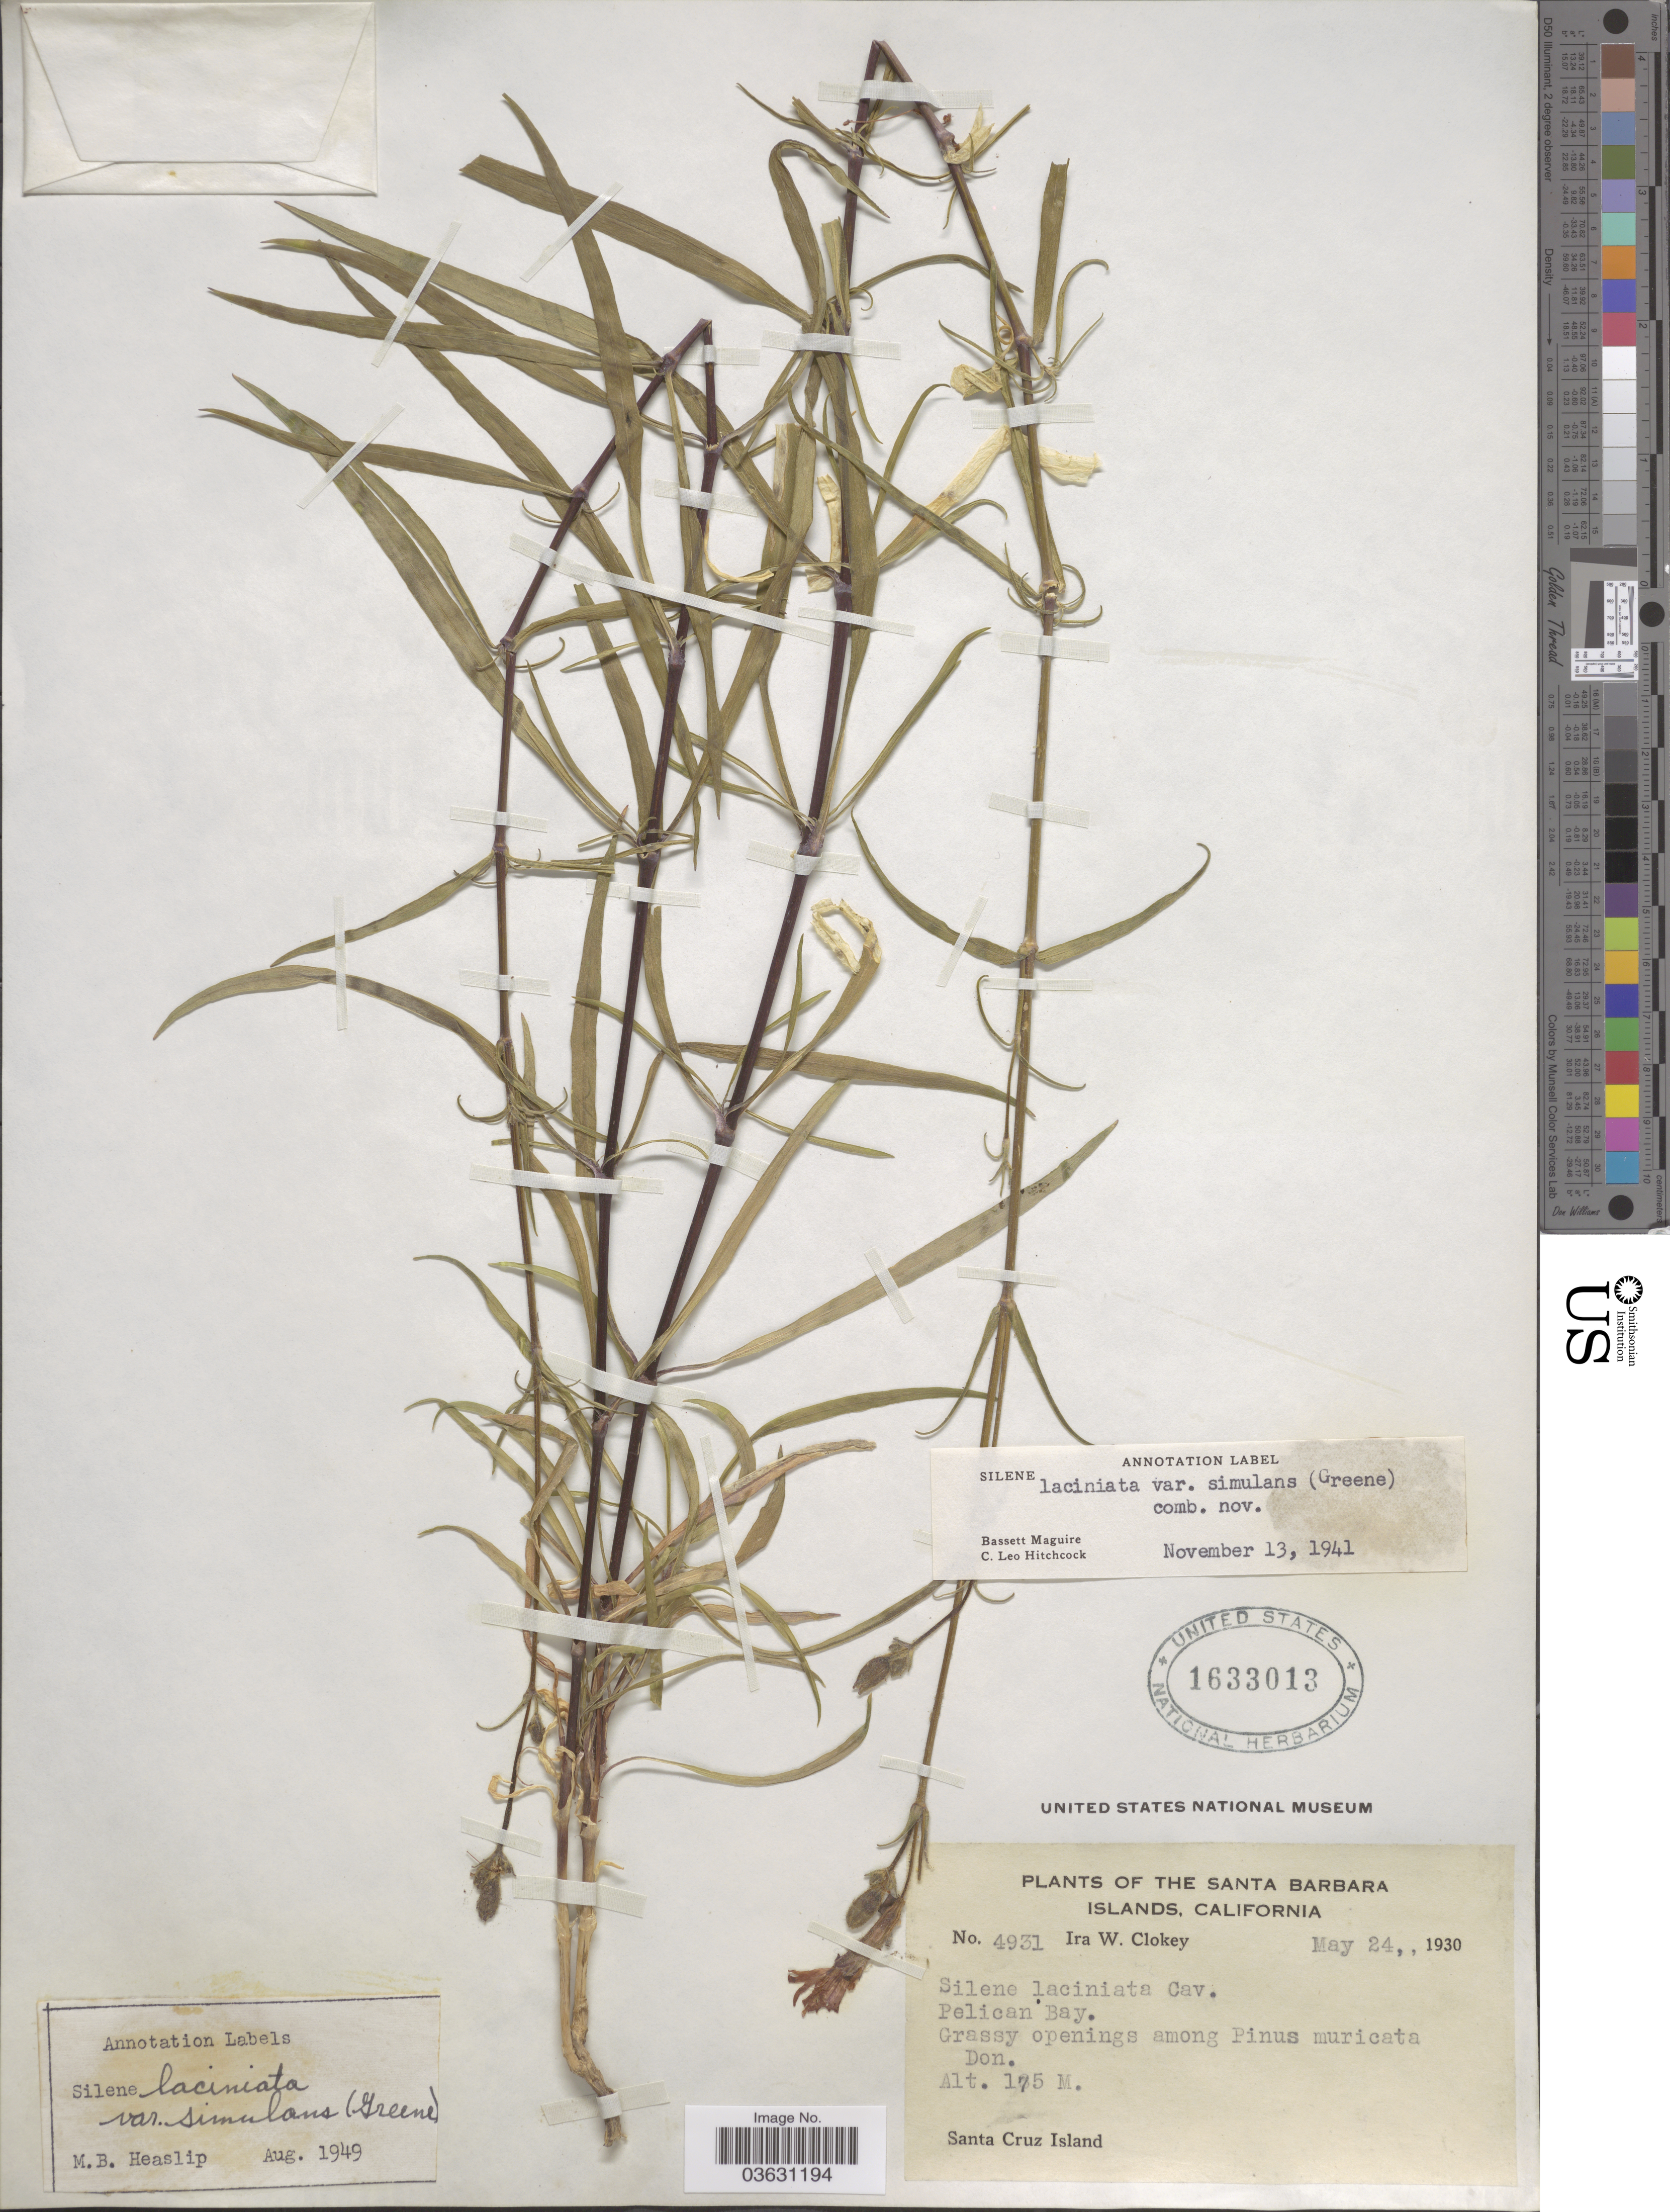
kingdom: Plantae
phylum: Tracheophyta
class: Magnoliopsida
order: Caryophyllales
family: Caryophyllaceae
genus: Silene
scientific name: Silene laciniata var. simulans (Greene) C.L. Hitchc. & Maguire comb. nov. ined.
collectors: I. W. Clokey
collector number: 4931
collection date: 1930-05-24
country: United States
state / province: California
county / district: Santa Barbara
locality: The Santa Barbara Islands. Pelican Bay. Santa Cruz Island.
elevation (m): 175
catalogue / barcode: US 1633013